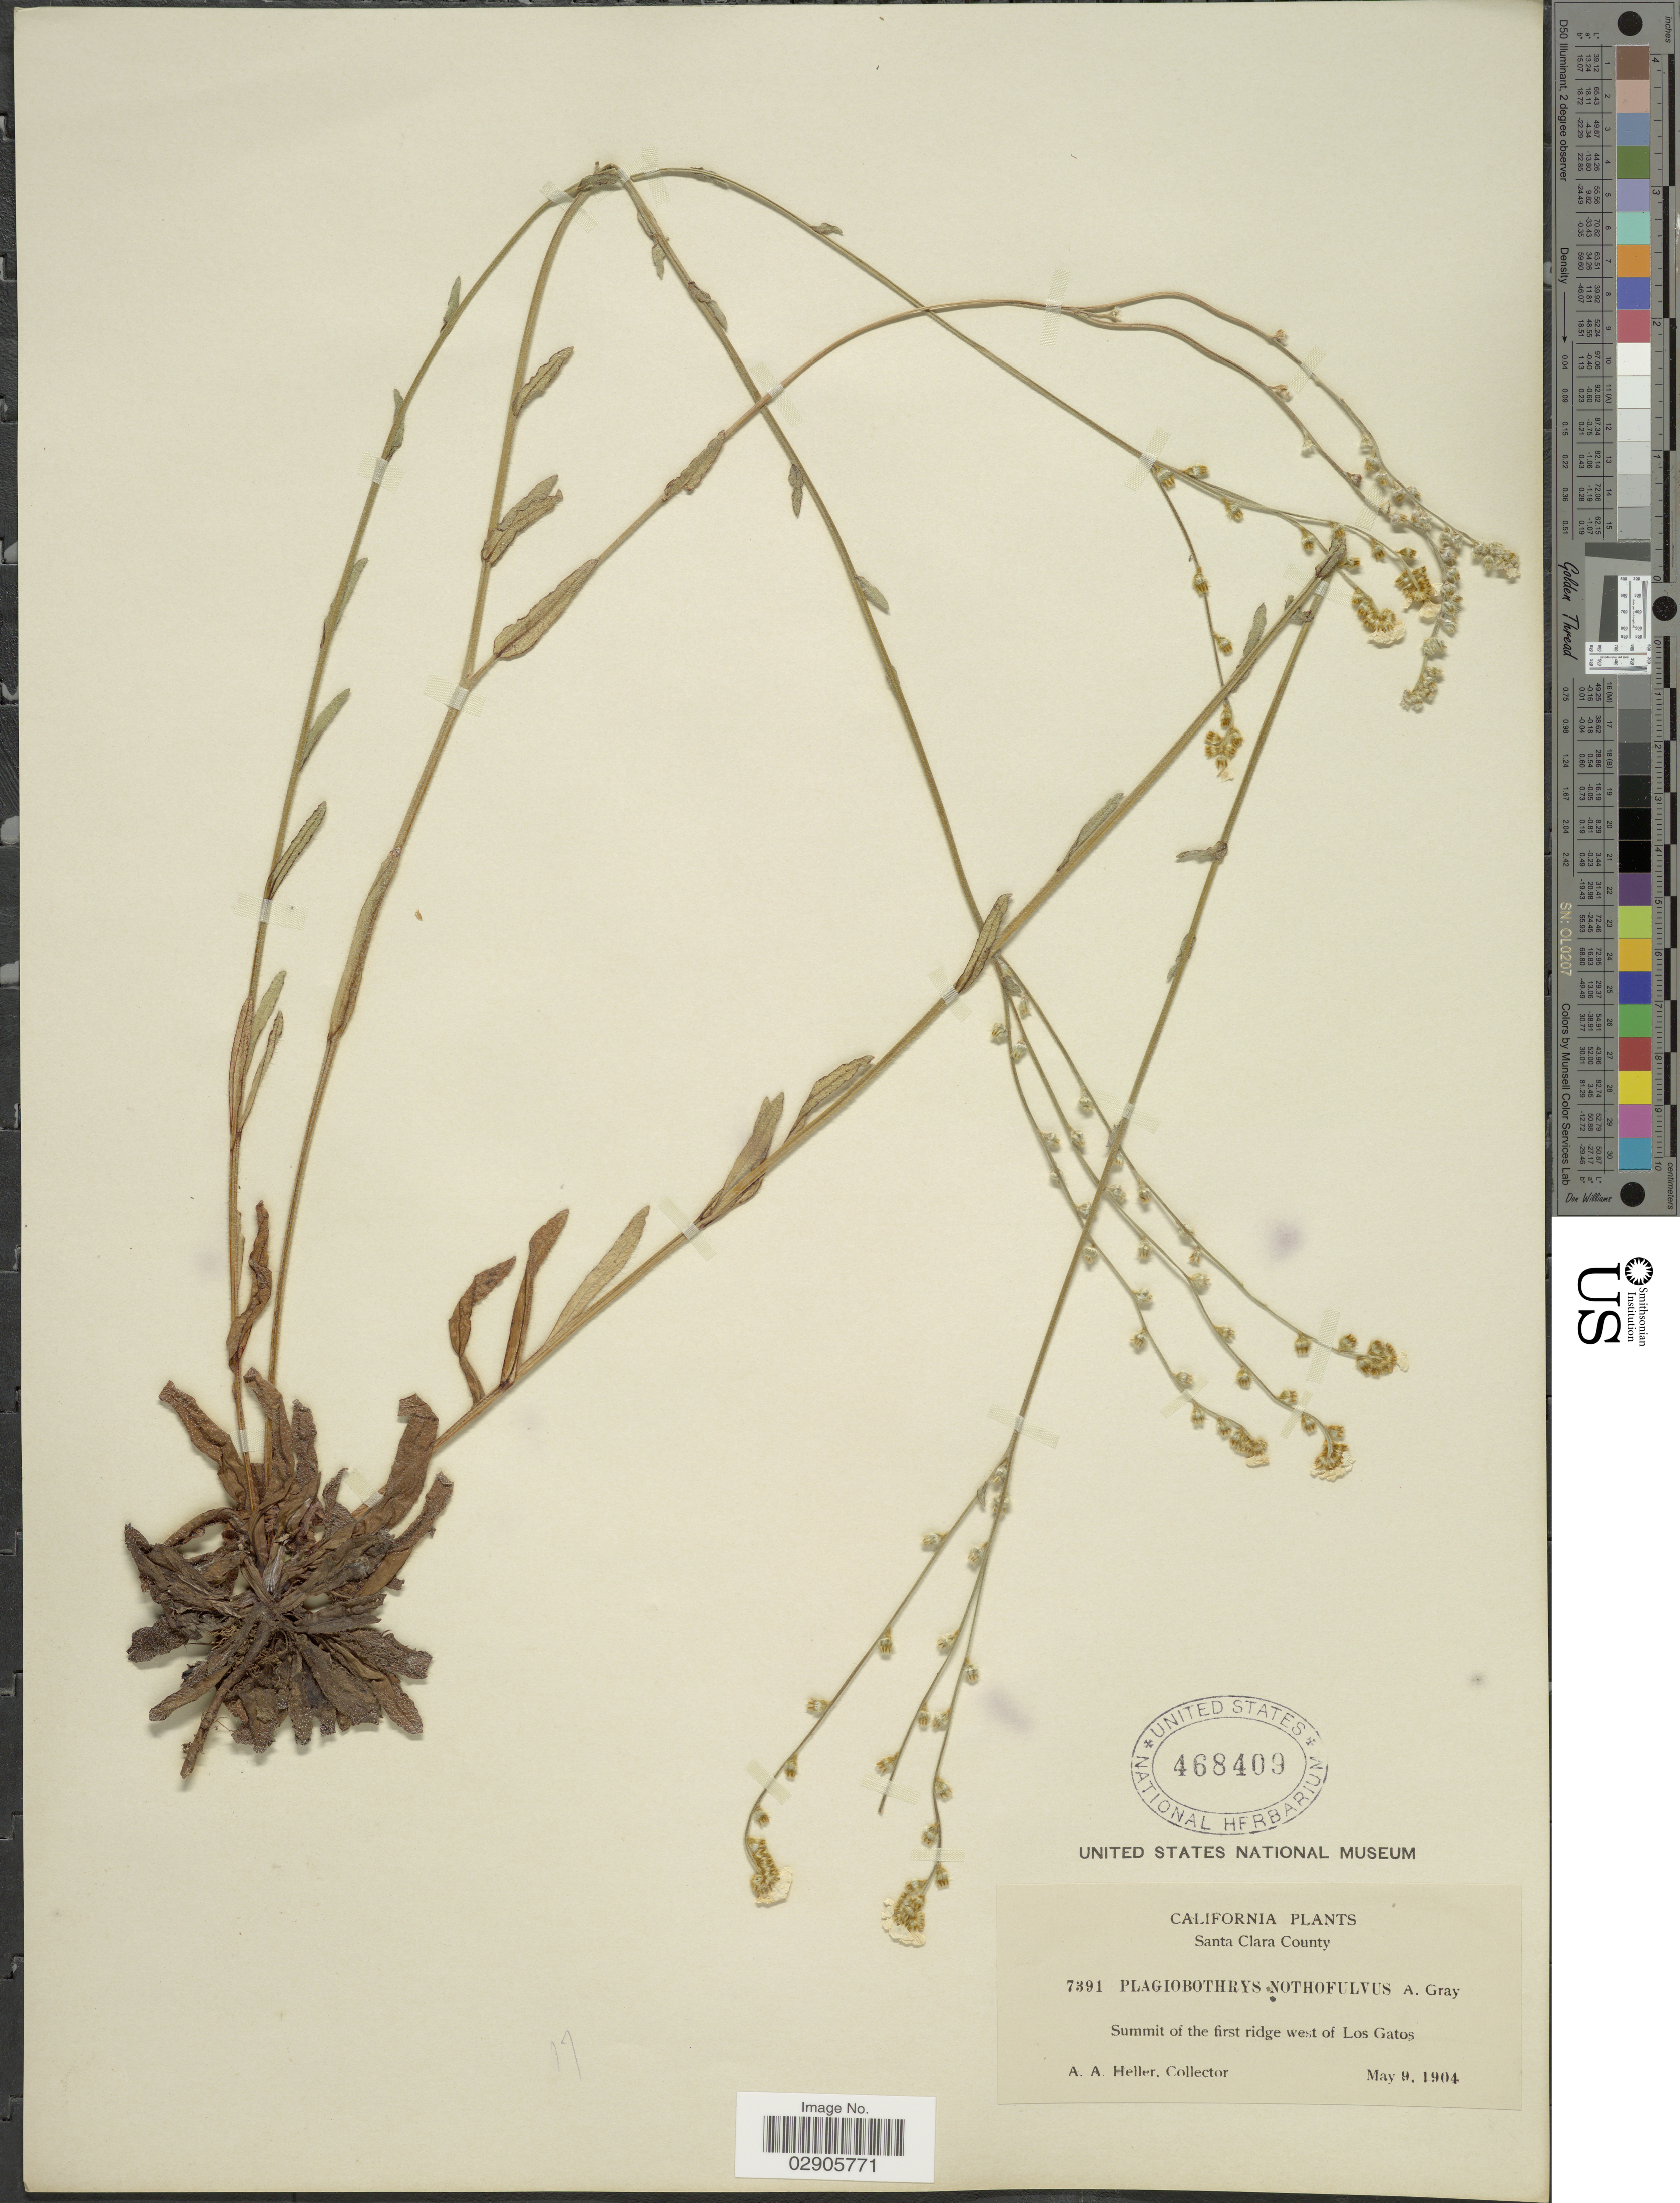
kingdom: Plantae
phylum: Tracheophyta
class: Magnoliopsida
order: Boraginales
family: Boraginaceae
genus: Plagiobothrys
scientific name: Plagiobothrys nothofulvus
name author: (A. Gray) A. Gray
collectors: A. A. Heller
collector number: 7391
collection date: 1904-05-09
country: United States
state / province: California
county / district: Santa Clara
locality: Santa Clara County. Summit of the first ridge west of Los Gatos.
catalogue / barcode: US 468409